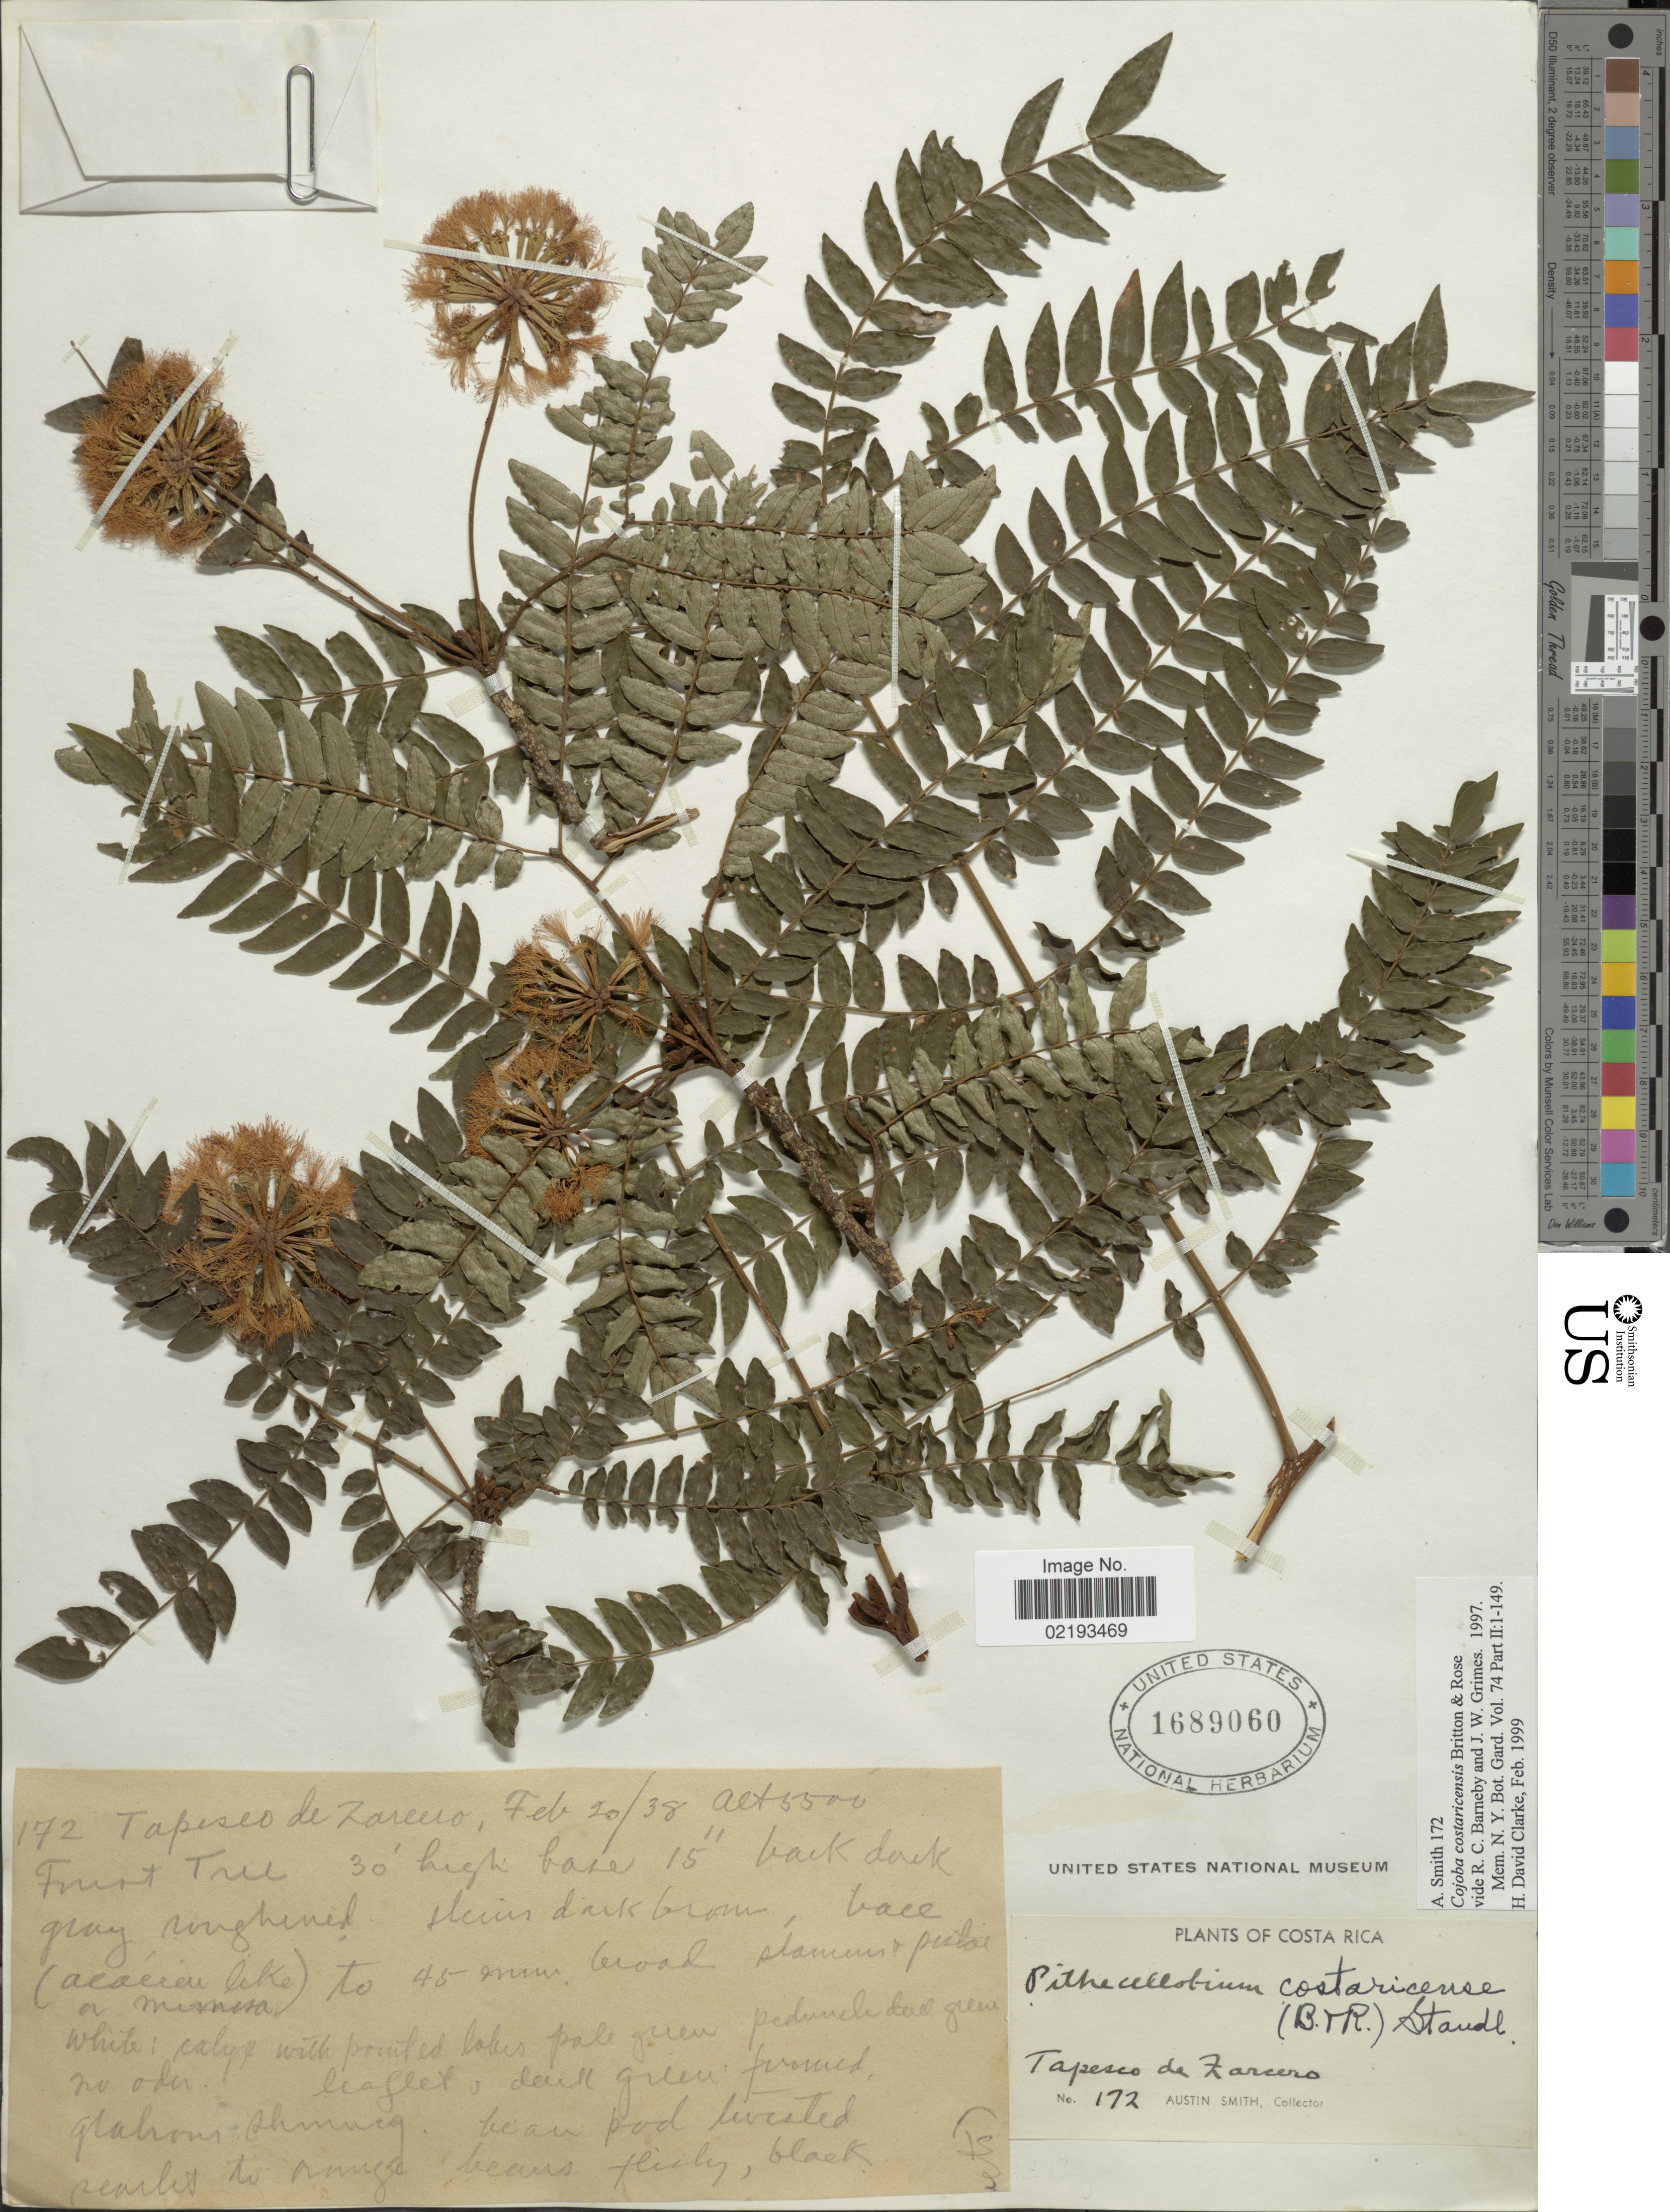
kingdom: Plantae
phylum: Tracheophyta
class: Magnoliopsida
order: Fabales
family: Fabaceae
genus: Cojoba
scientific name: Cojoba costaricensis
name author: Britton & Rose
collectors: Aust P. Smith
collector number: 172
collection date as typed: Transcribed d/m/y: 20/2/38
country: Costa Rica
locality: Tapesco de Zarcero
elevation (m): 1676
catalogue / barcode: US 1689060